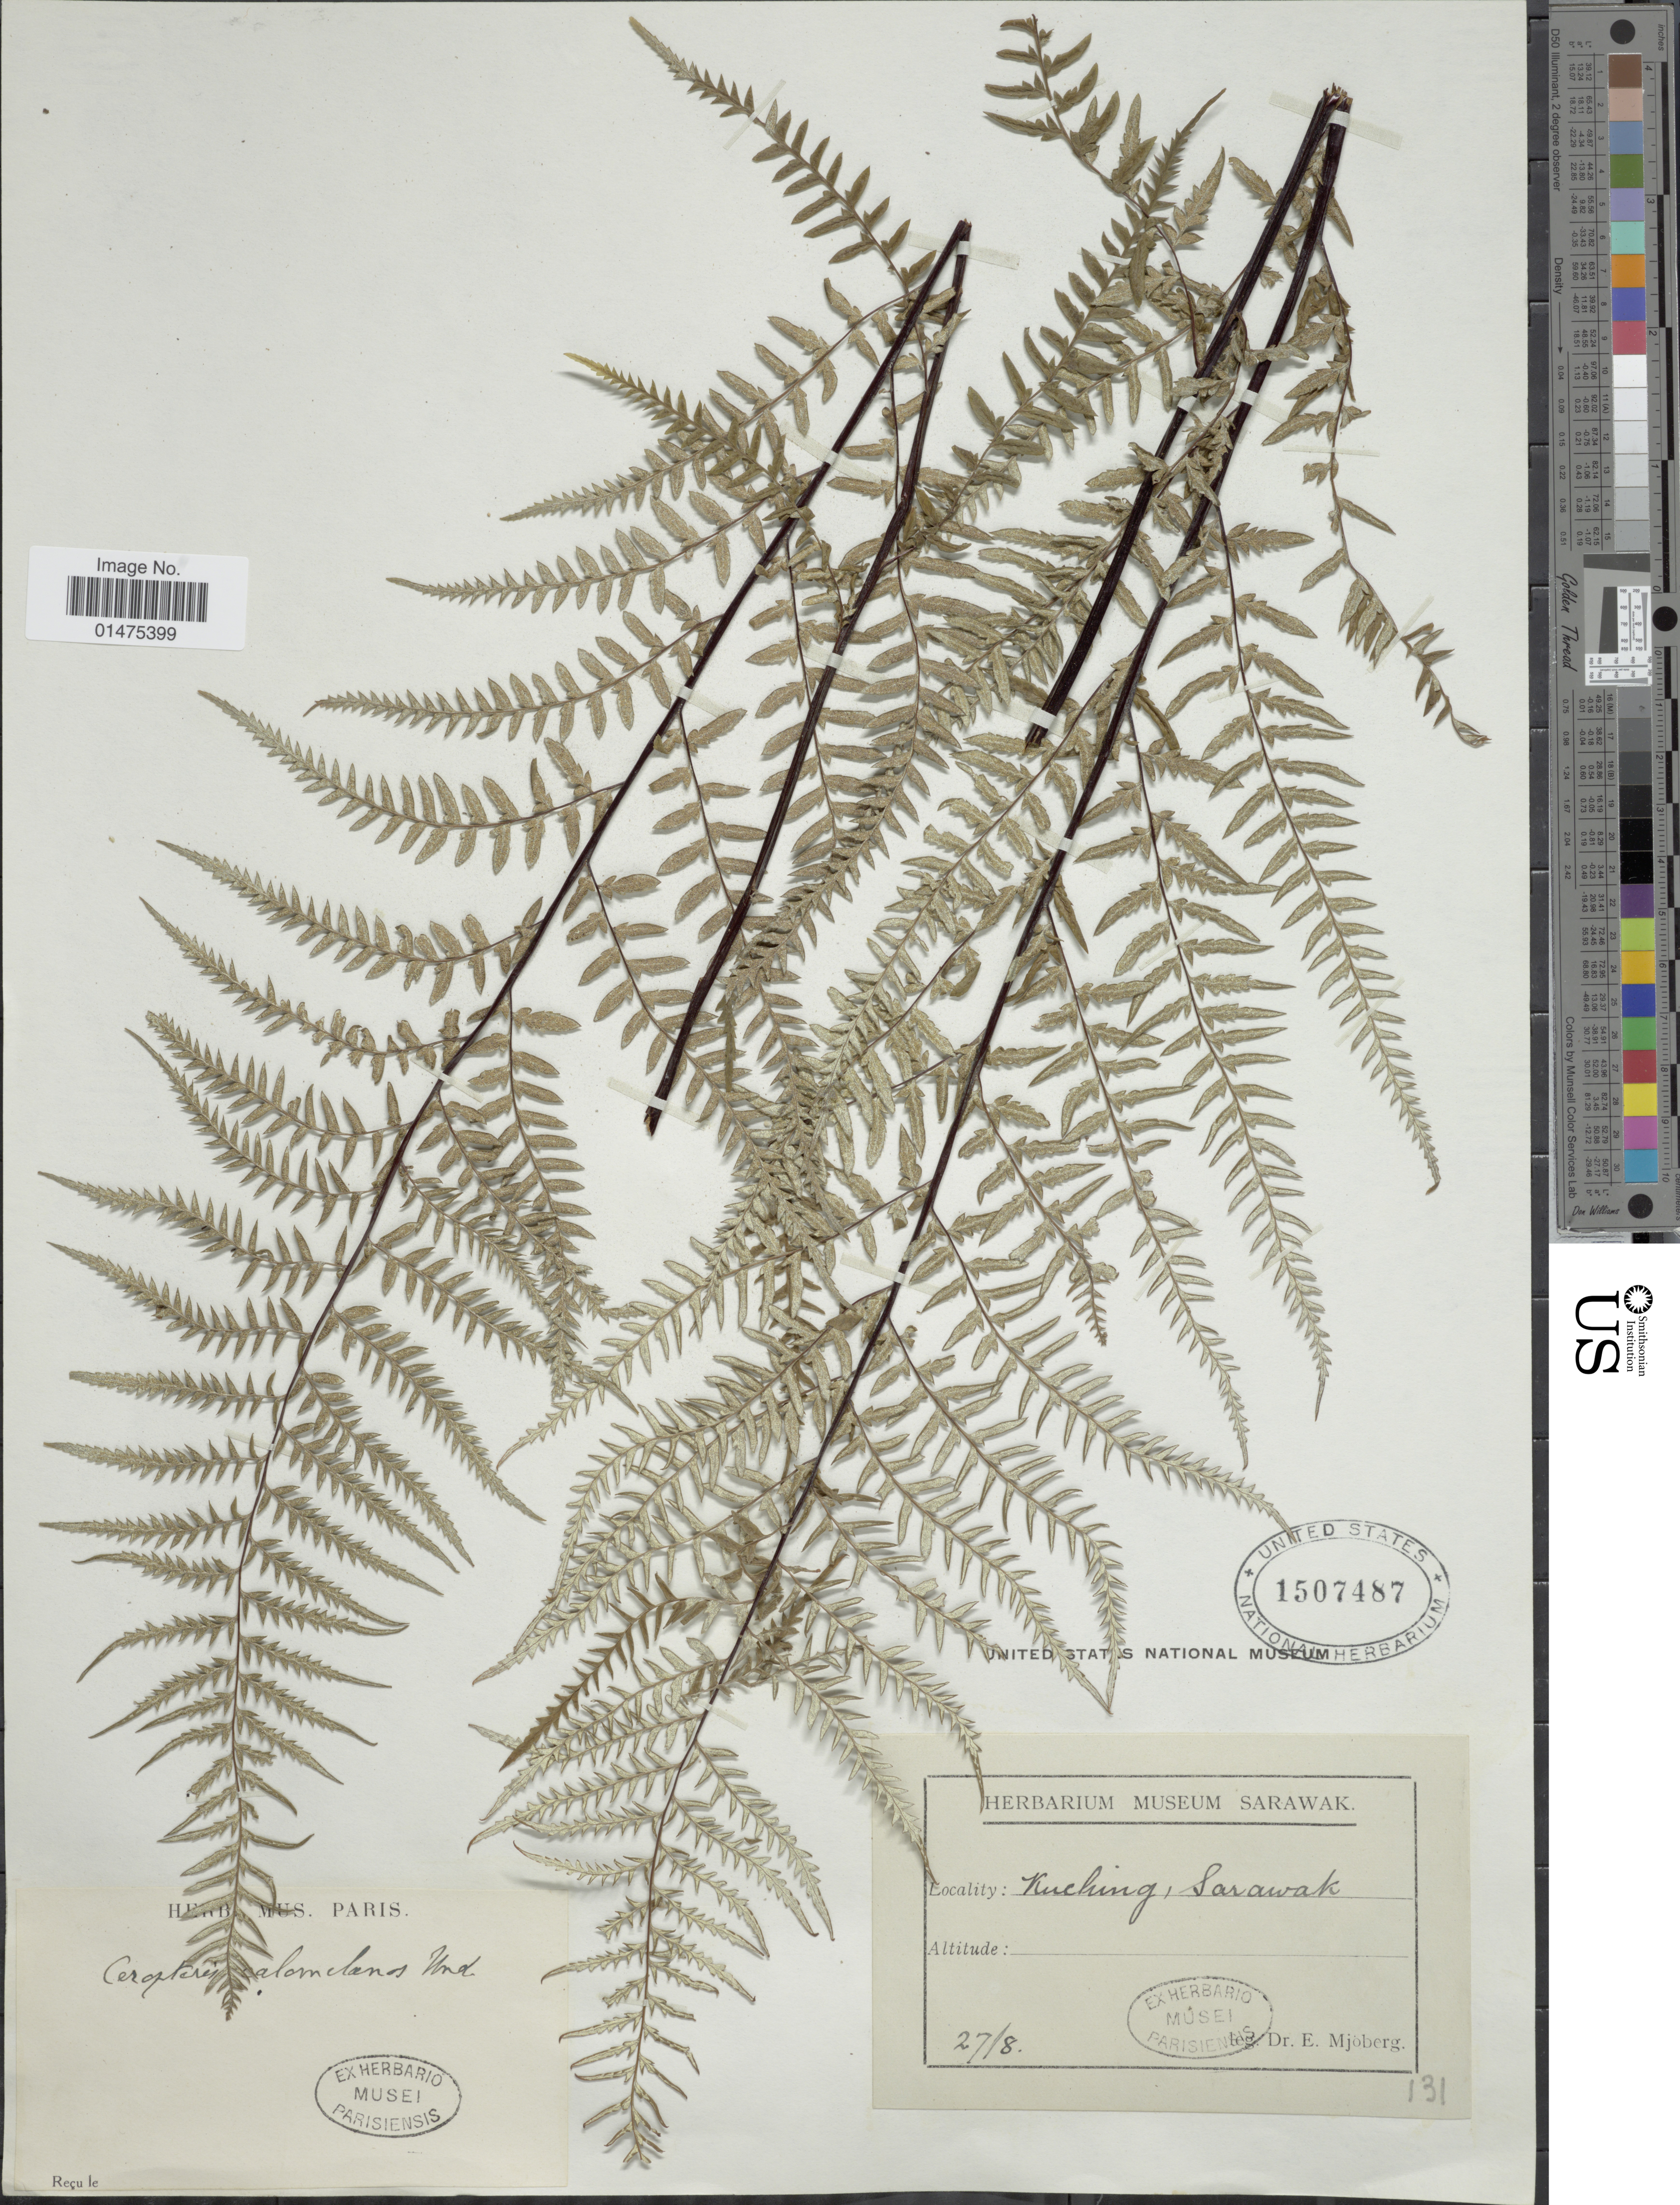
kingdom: Plantae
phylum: Tracheophyta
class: Polypodiopsida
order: Polypodiales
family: Pteridaceae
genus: Pityrogramma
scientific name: Pityrogramma calomelanos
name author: (L.) Link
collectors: E. Mjoberg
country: Malaysia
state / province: Sarawak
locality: Kuching, Sarawak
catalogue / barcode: US 1507487